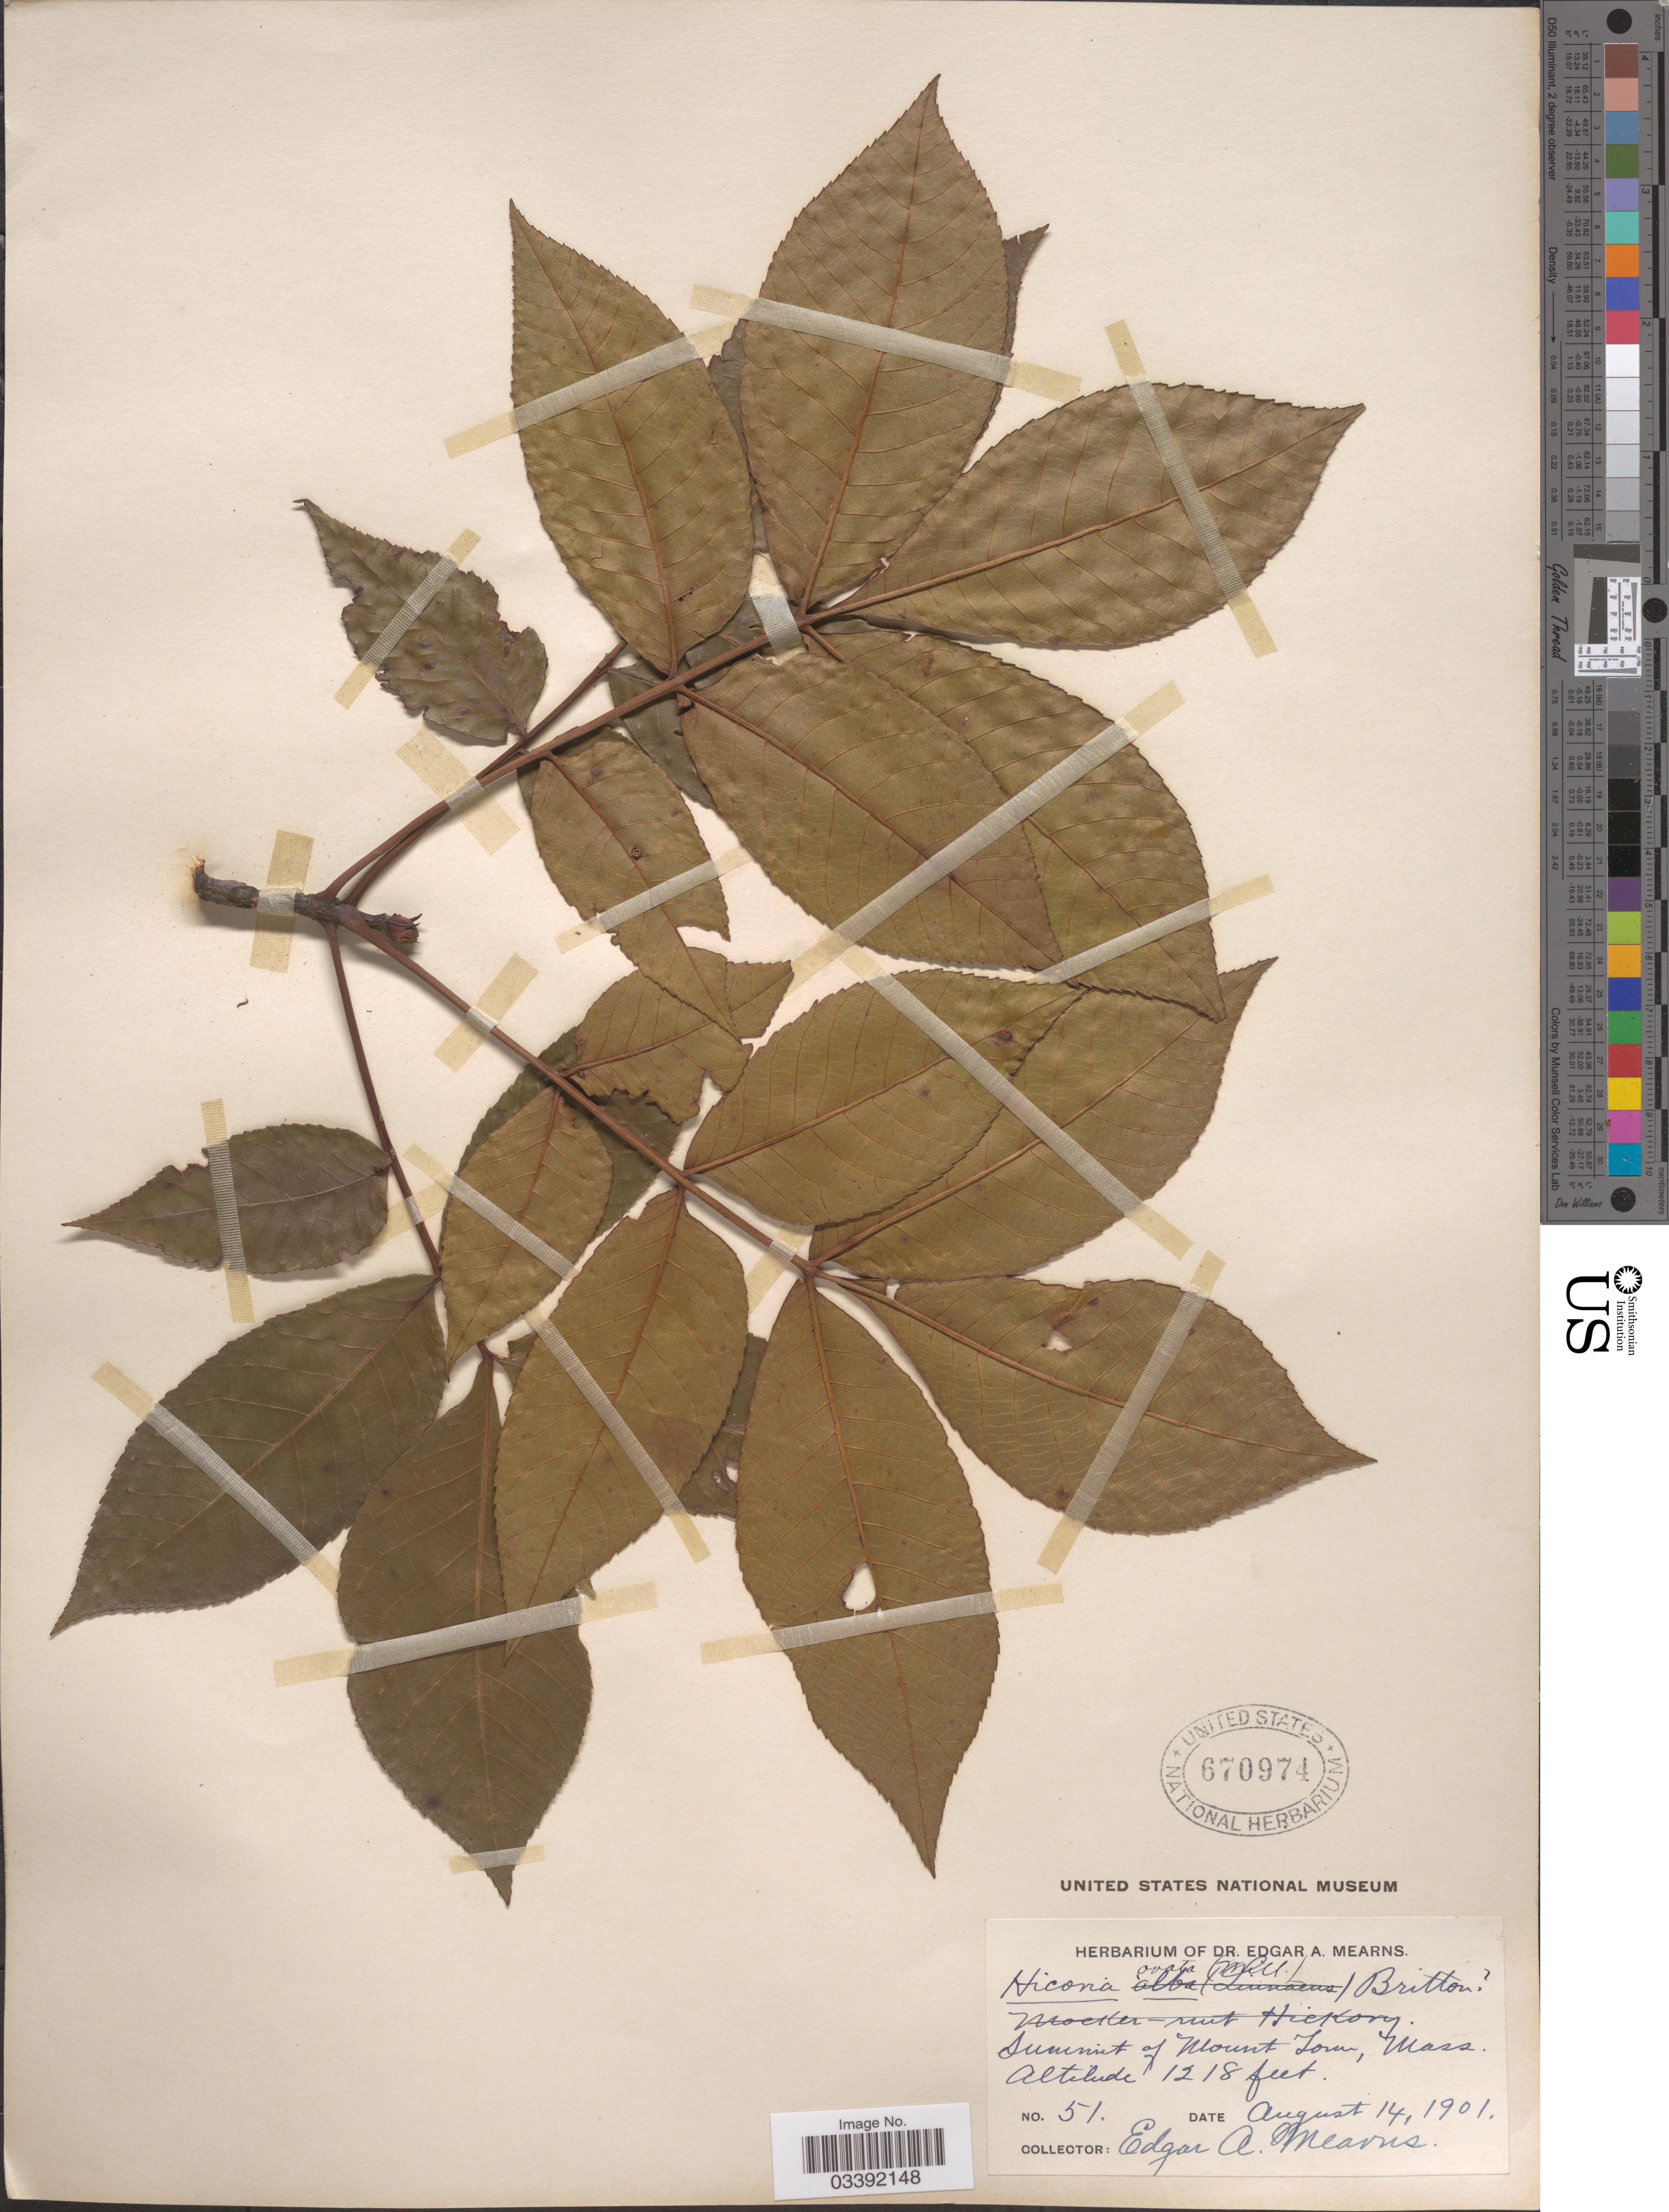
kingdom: Plantae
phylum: Tracheophyta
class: Magnoliopsida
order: Fagales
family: Juglandaceae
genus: Carya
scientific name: Carya ovata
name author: (Mill.) K. Koch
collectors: E. A. Mearns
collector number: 51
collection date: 1901-08-14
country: United States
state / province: Massachusetts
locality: Summit of Mount Tom.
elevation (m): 371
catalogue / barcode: US 670974